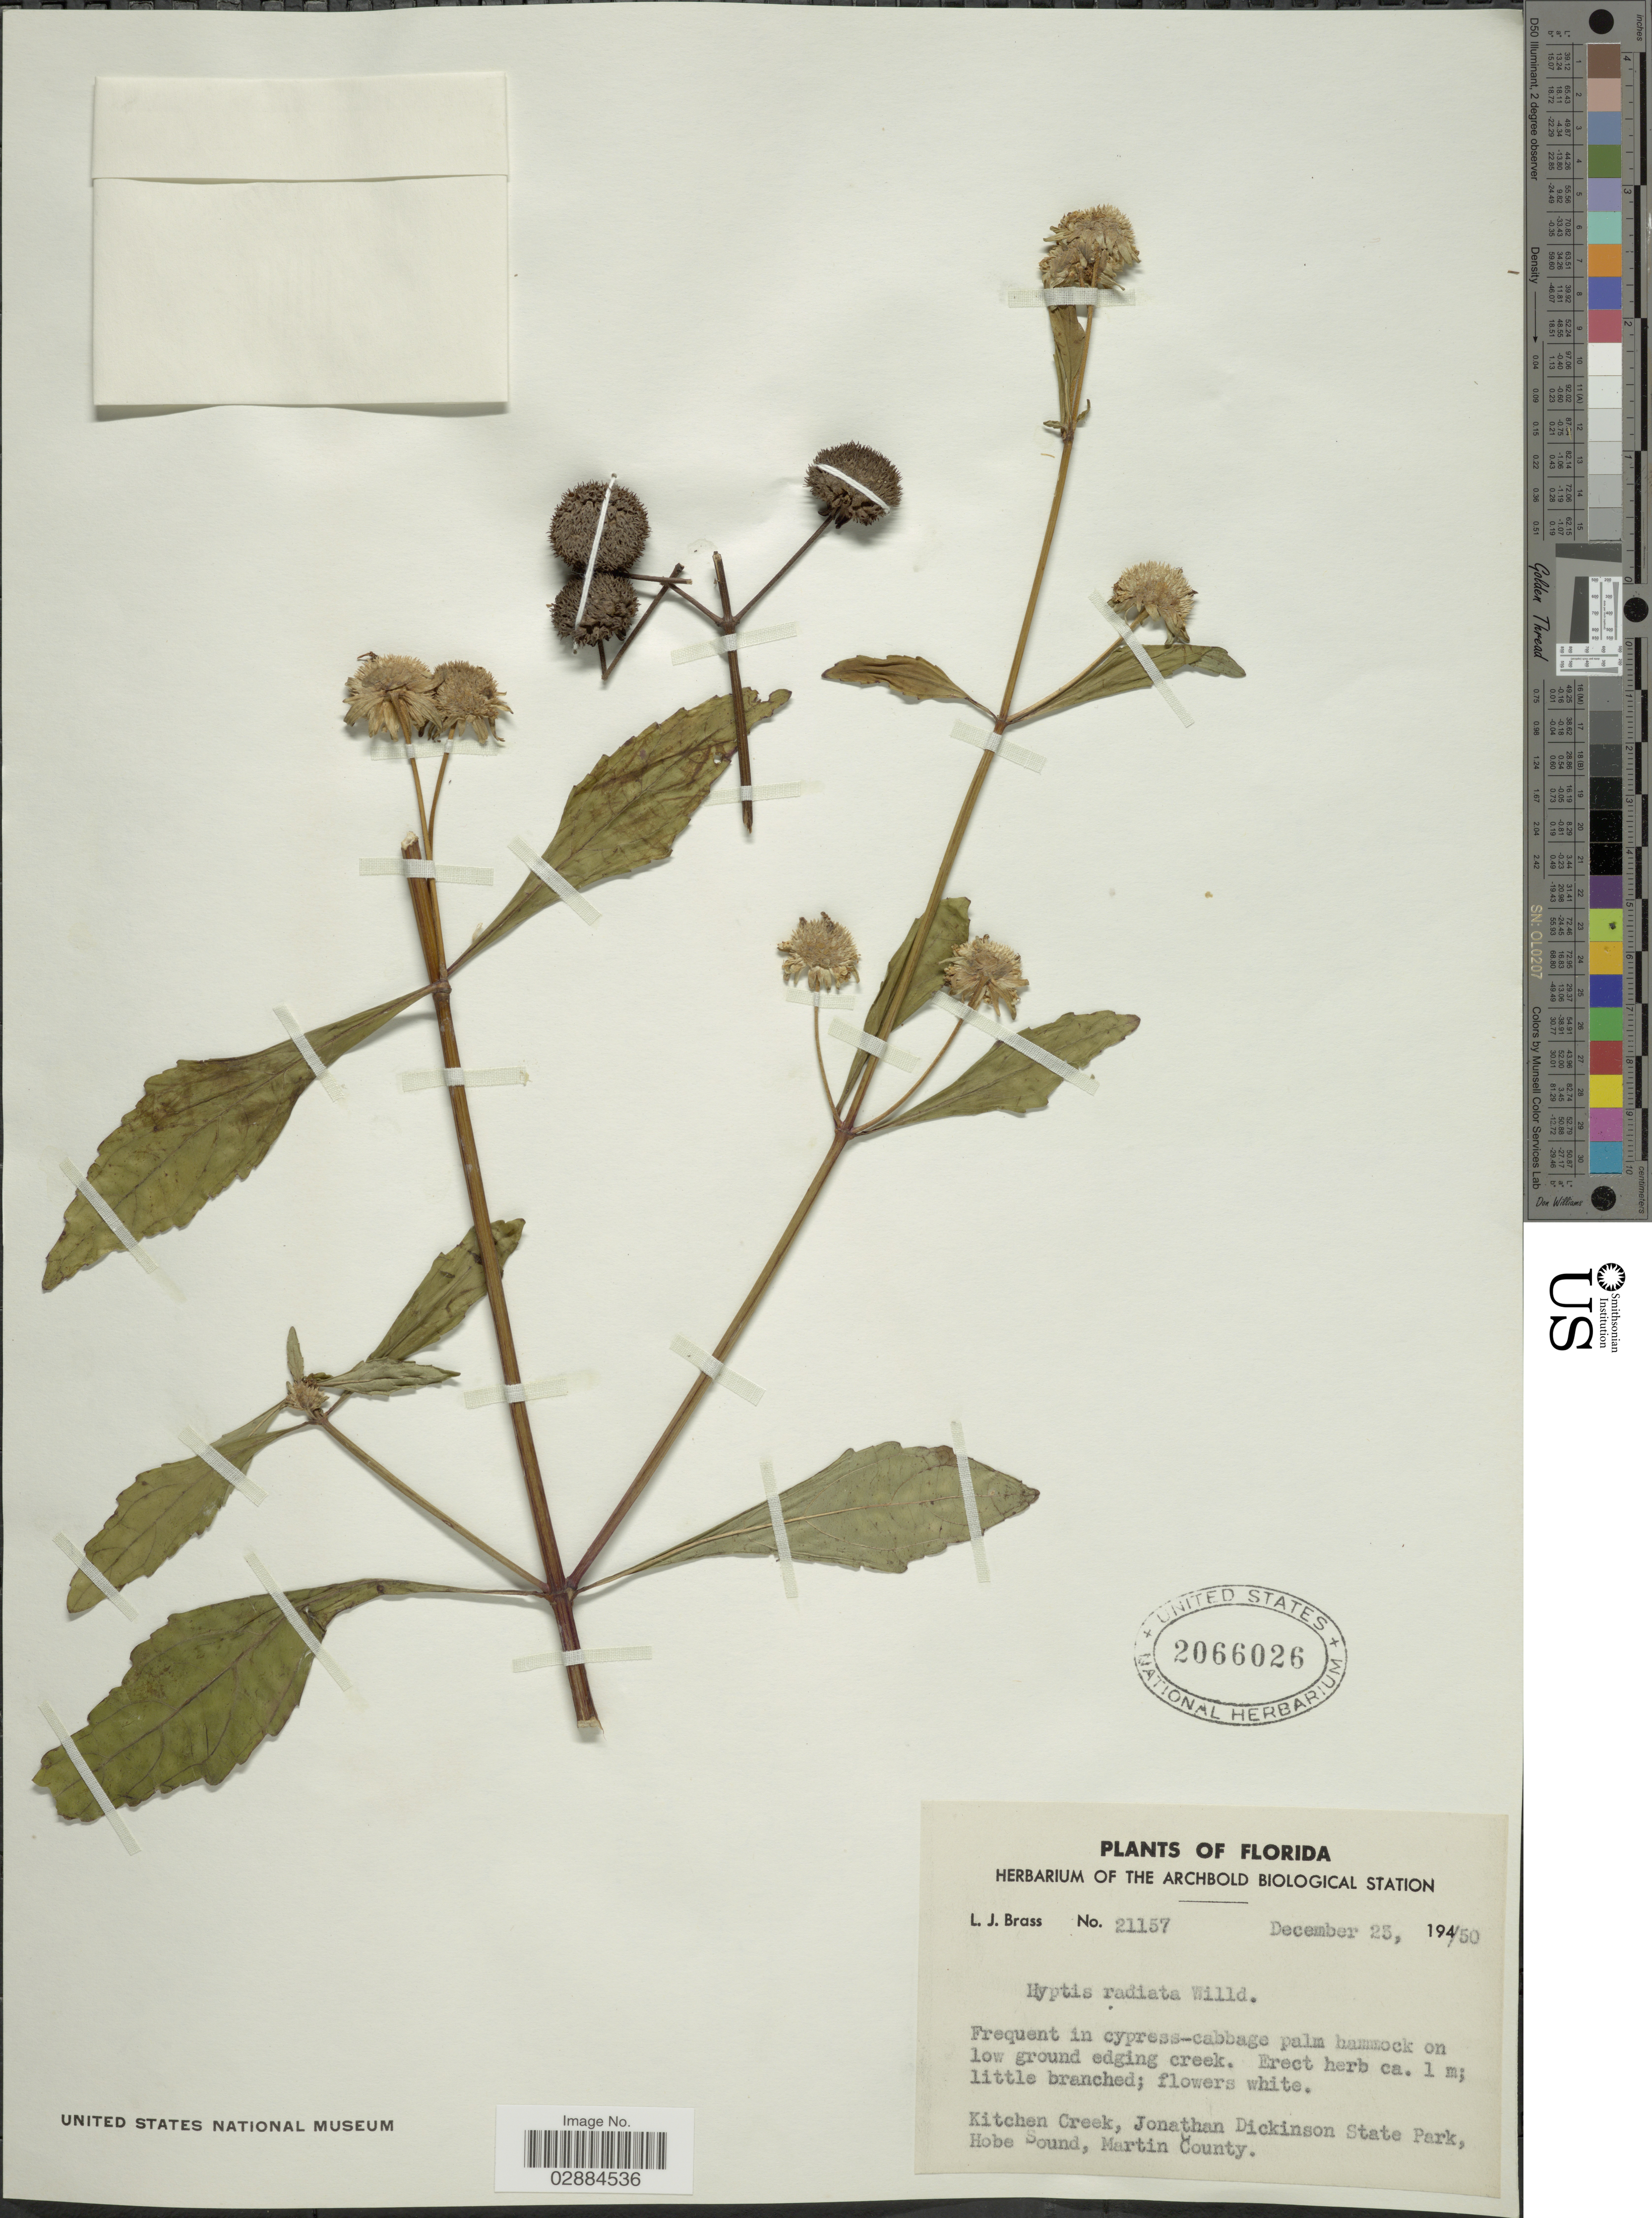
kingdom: Plantae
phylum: Tracheophyta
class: Magnoliopsida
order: Lamiales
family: Lamiaceae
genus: Hyptis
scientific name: Hyptis radiata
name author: Kunth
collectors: L. J. Brass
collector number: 21157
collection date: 1950-12-23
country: United States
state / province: Florida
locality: Kitchen Creek, Jonathan Dickinson State Park, Hobe Sound, Martin County.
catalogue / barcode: US 2066026